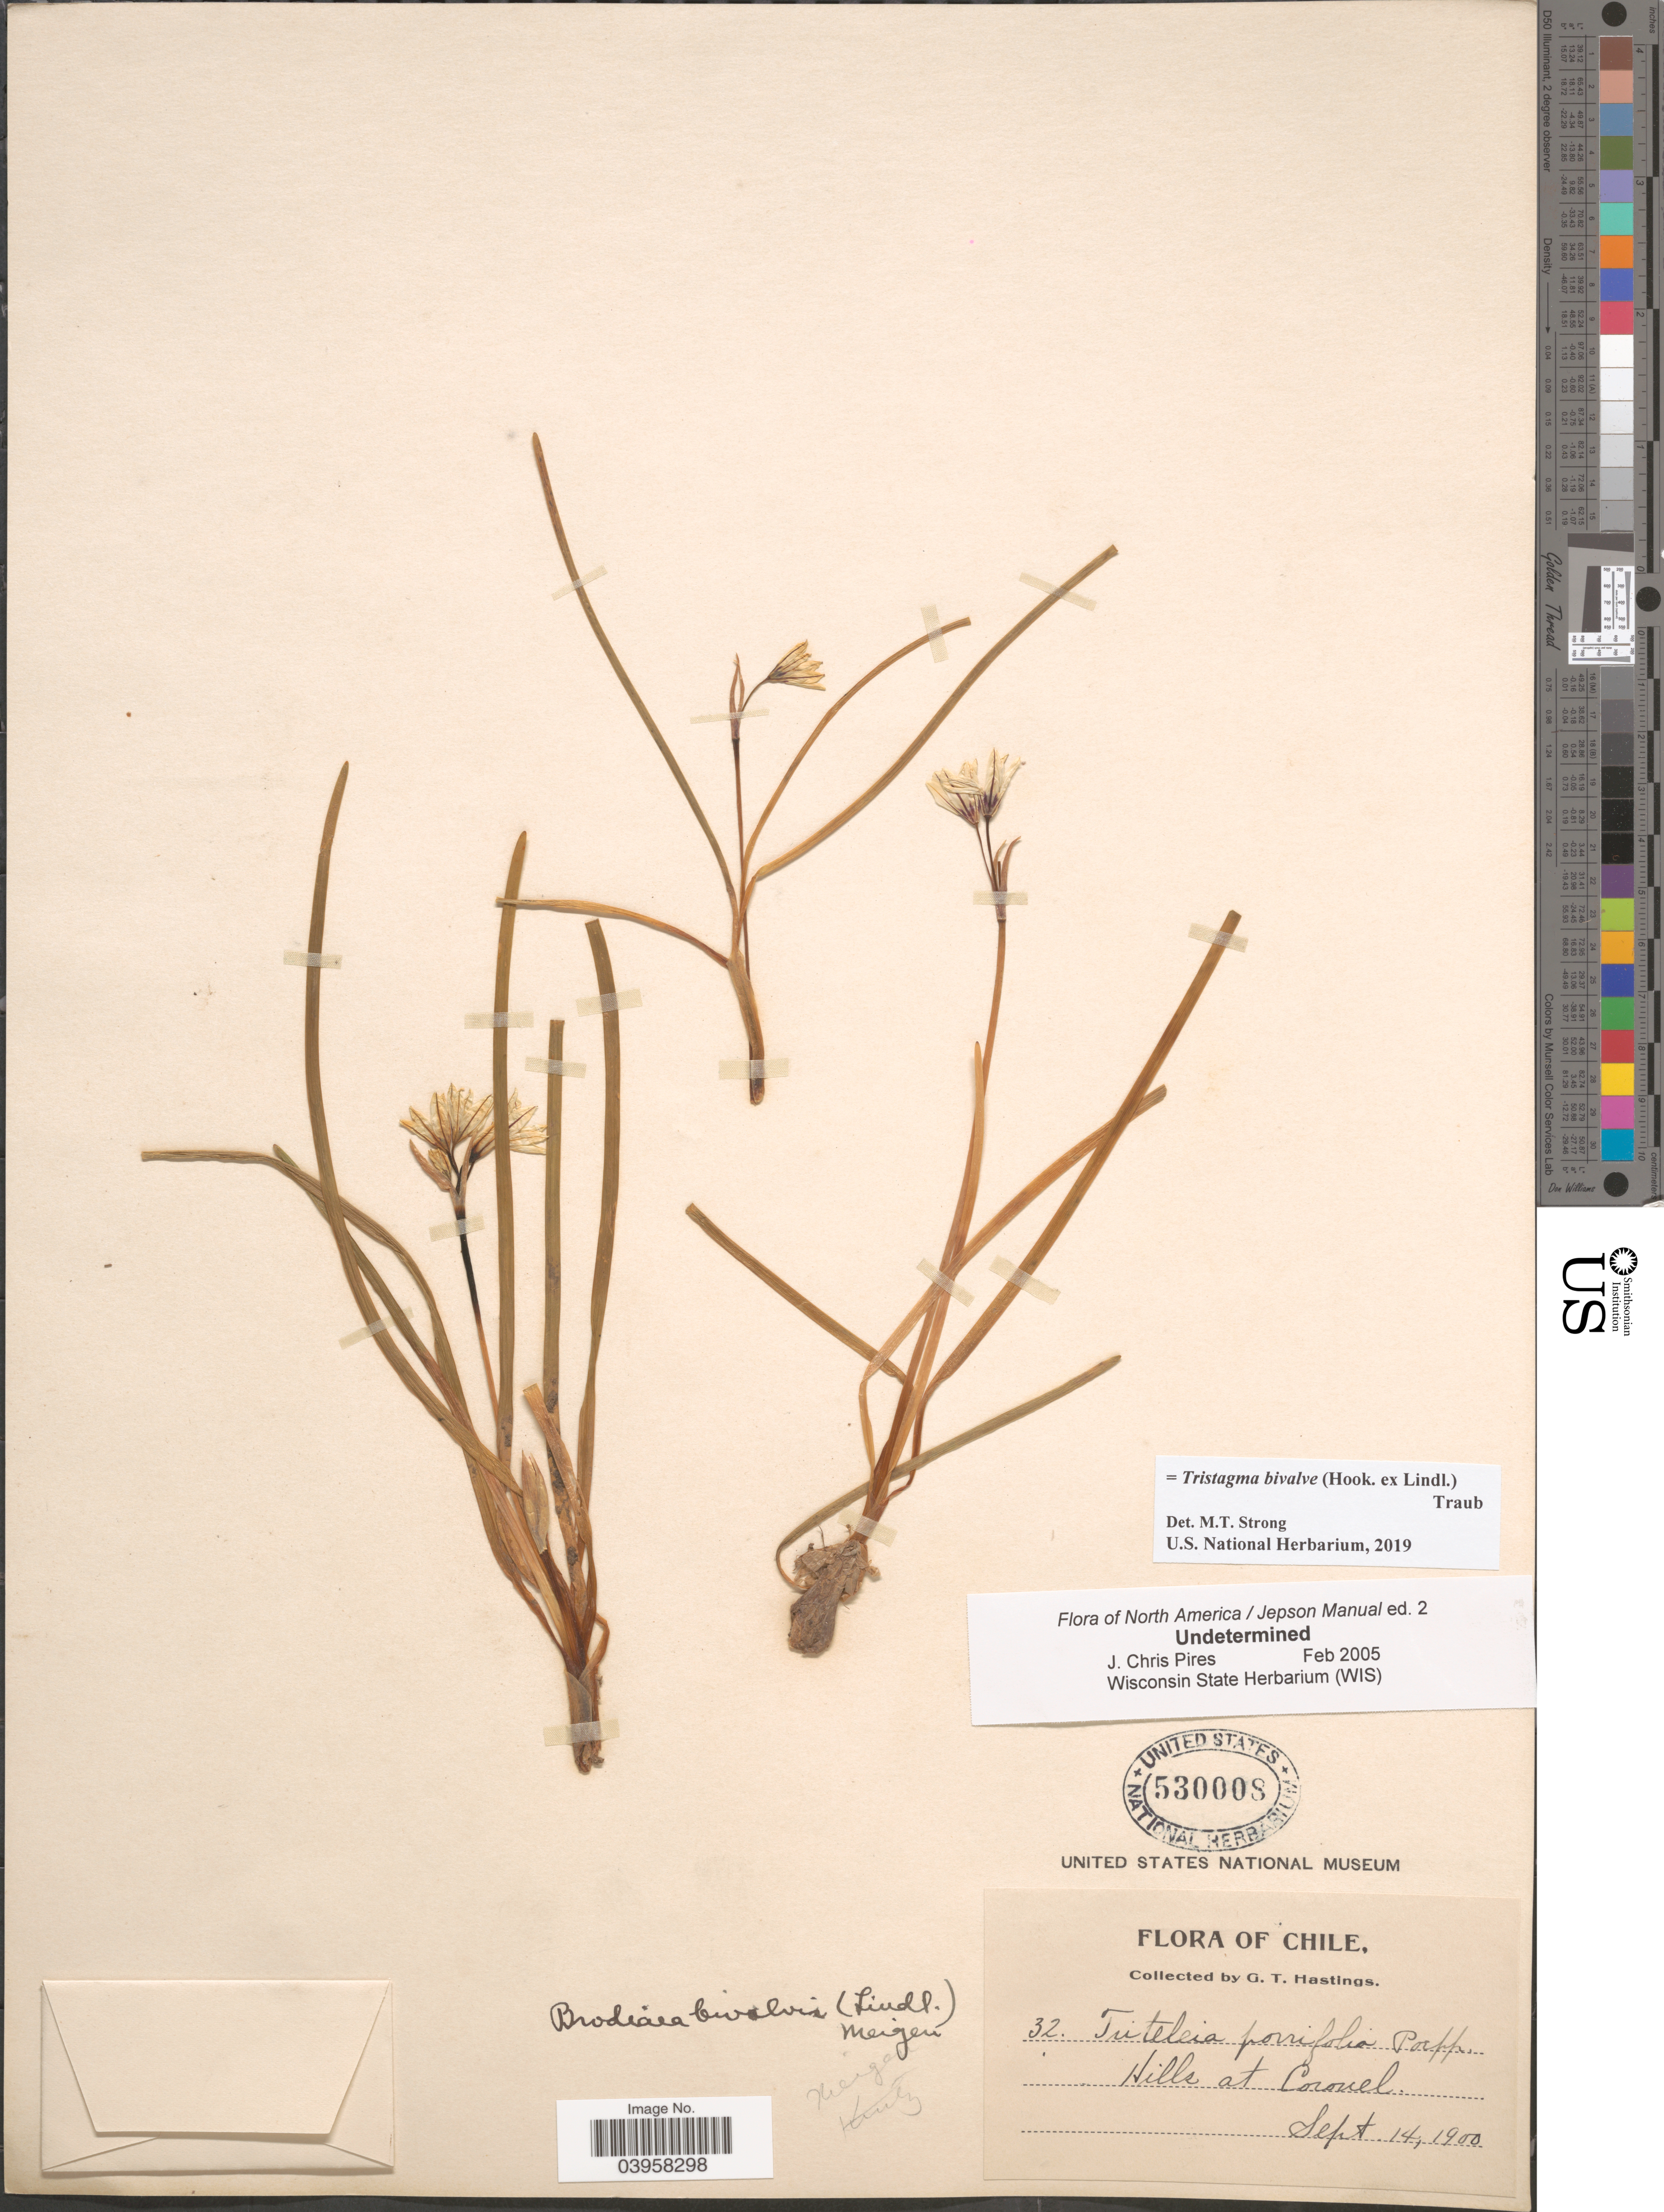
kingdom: Plantae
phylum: Tracheophyta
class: Liliopsida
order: Asparagales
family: Amaryllidaceae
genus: Tristagma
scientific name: Tristagma bivalve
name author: (Hook. ex Lindl.) Traub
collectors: G. Hastings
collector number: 32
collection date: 1900-09-14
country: Chile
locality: Hills at Coronel.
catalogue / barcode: US 530008